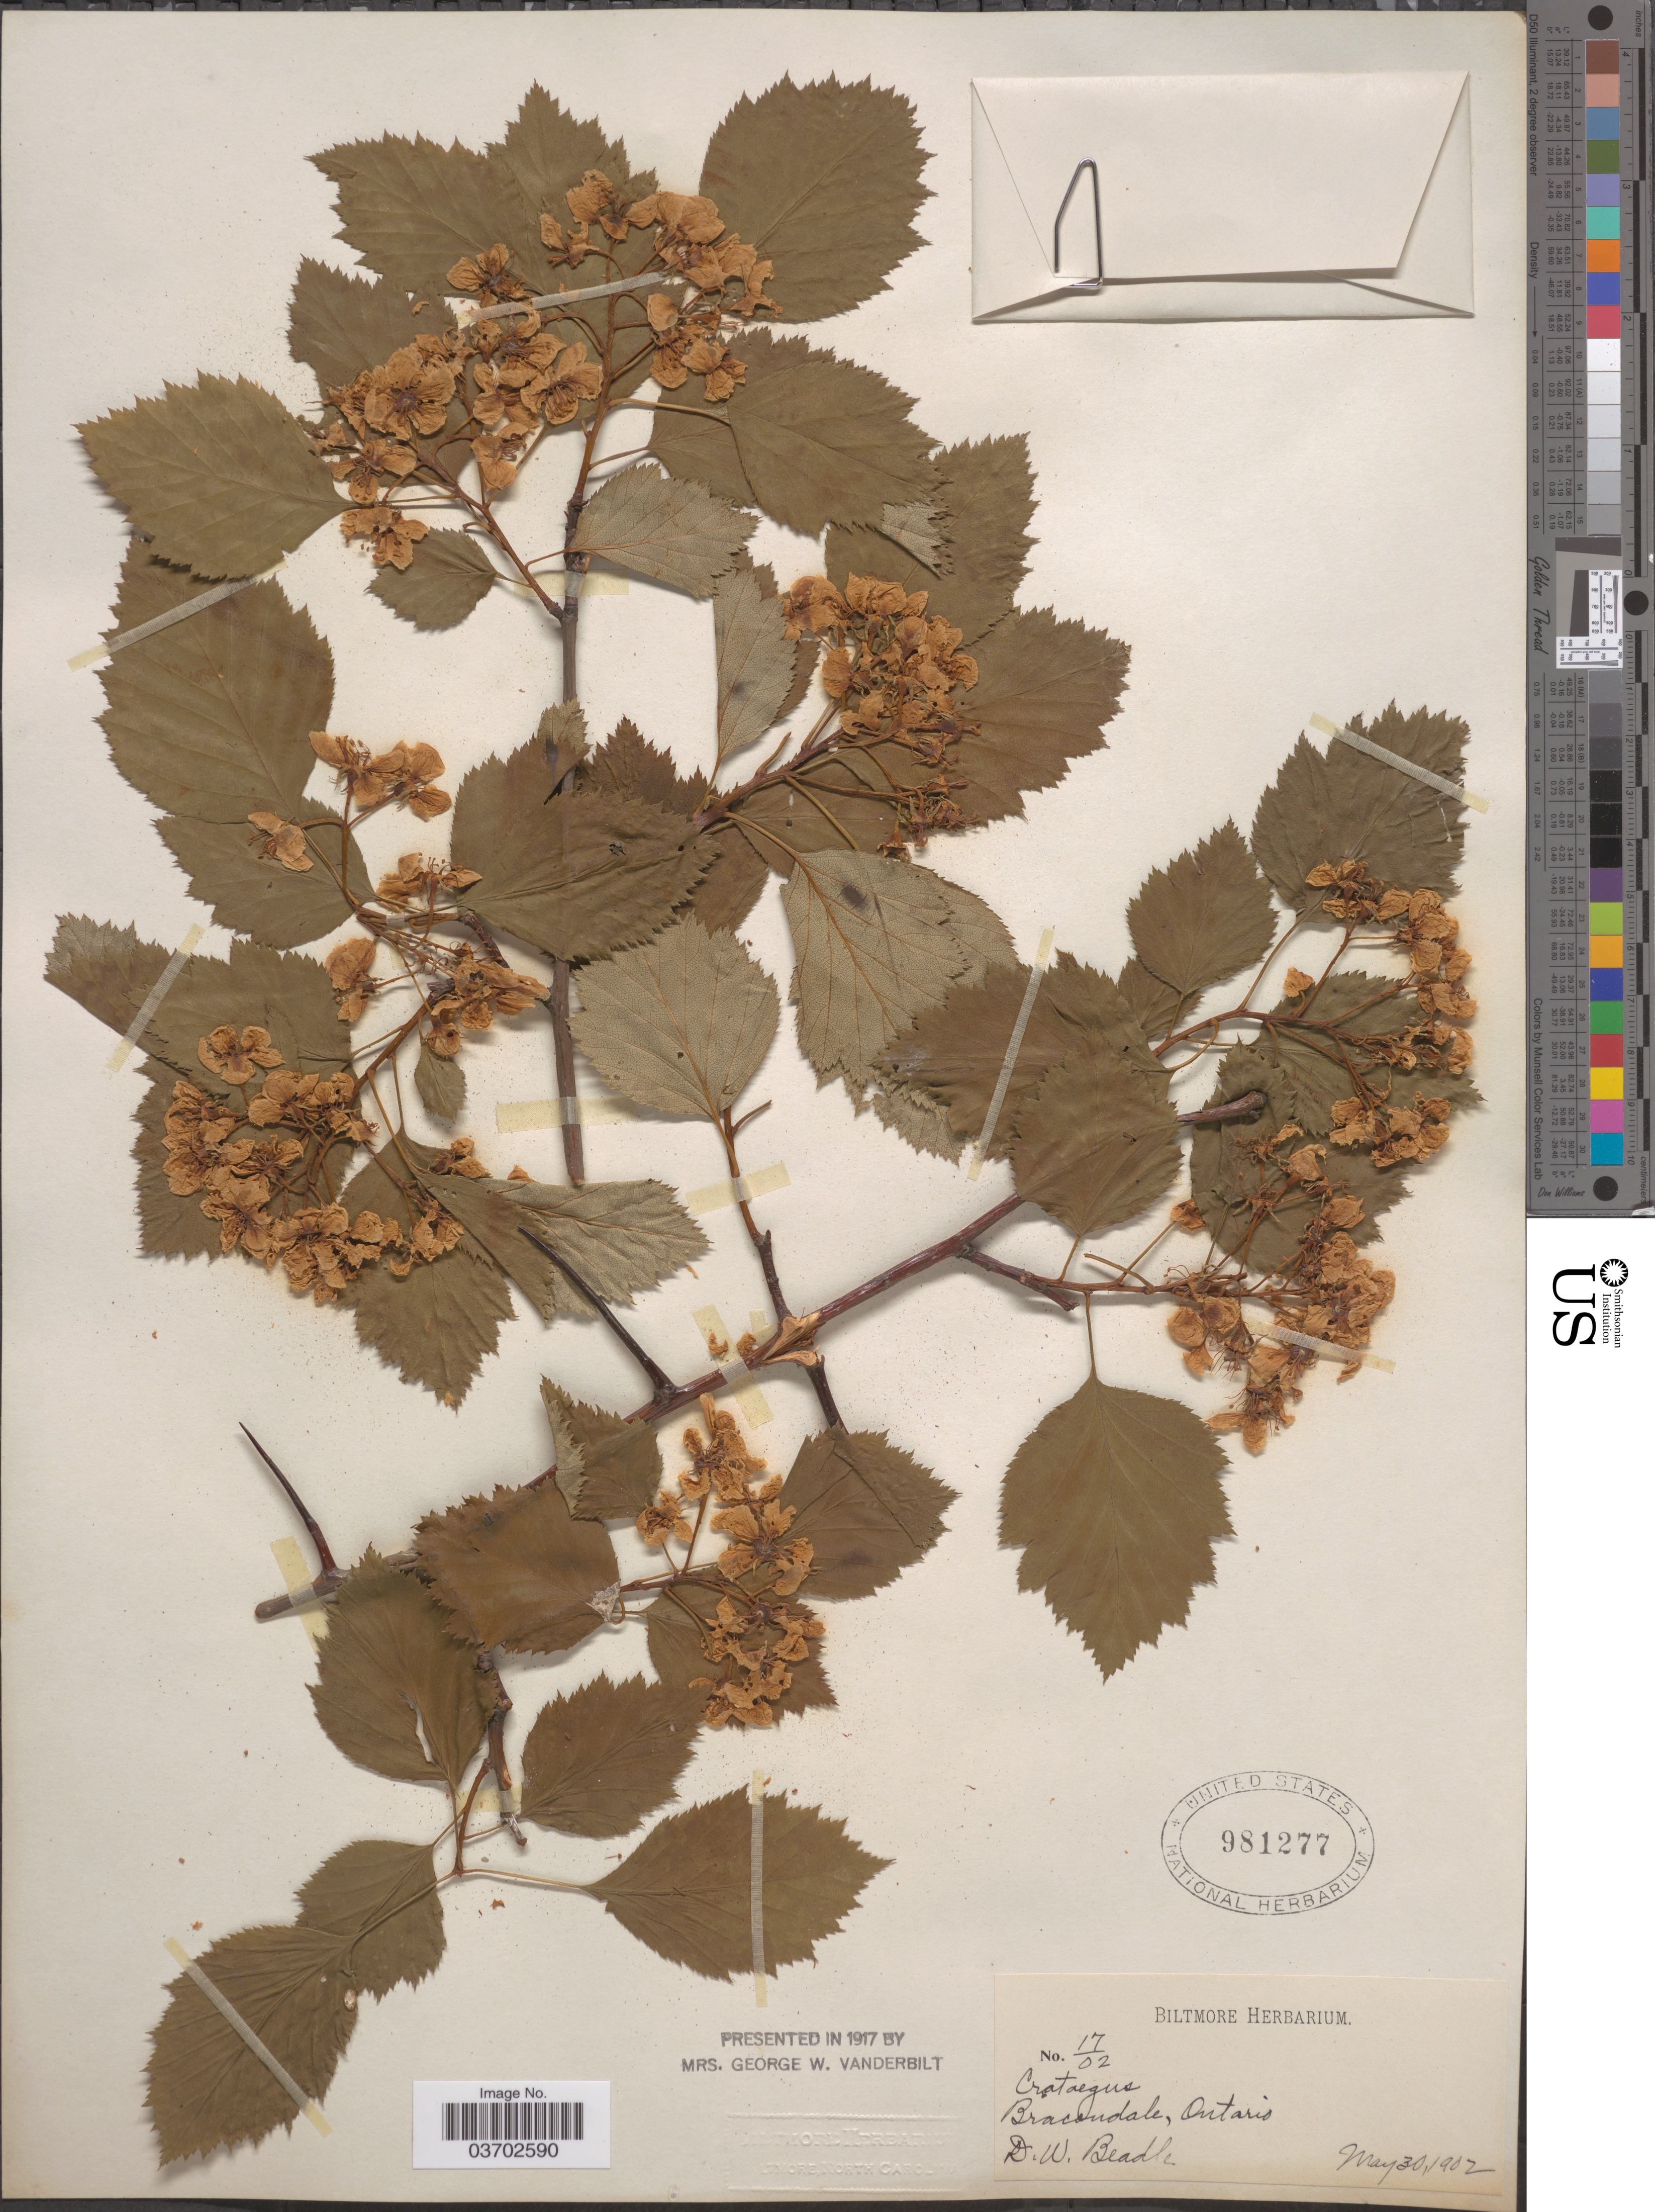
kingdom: Plantae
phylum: Tracheophyta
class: Magnoliopsida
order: Rosales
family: Rosaceae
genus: Crataegus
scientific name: Crataegus sp.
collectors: D. Beadle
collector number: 17/02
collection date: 1902-05-30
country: Canada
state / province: Ontario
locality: Bracondale.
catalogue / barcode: US 981277